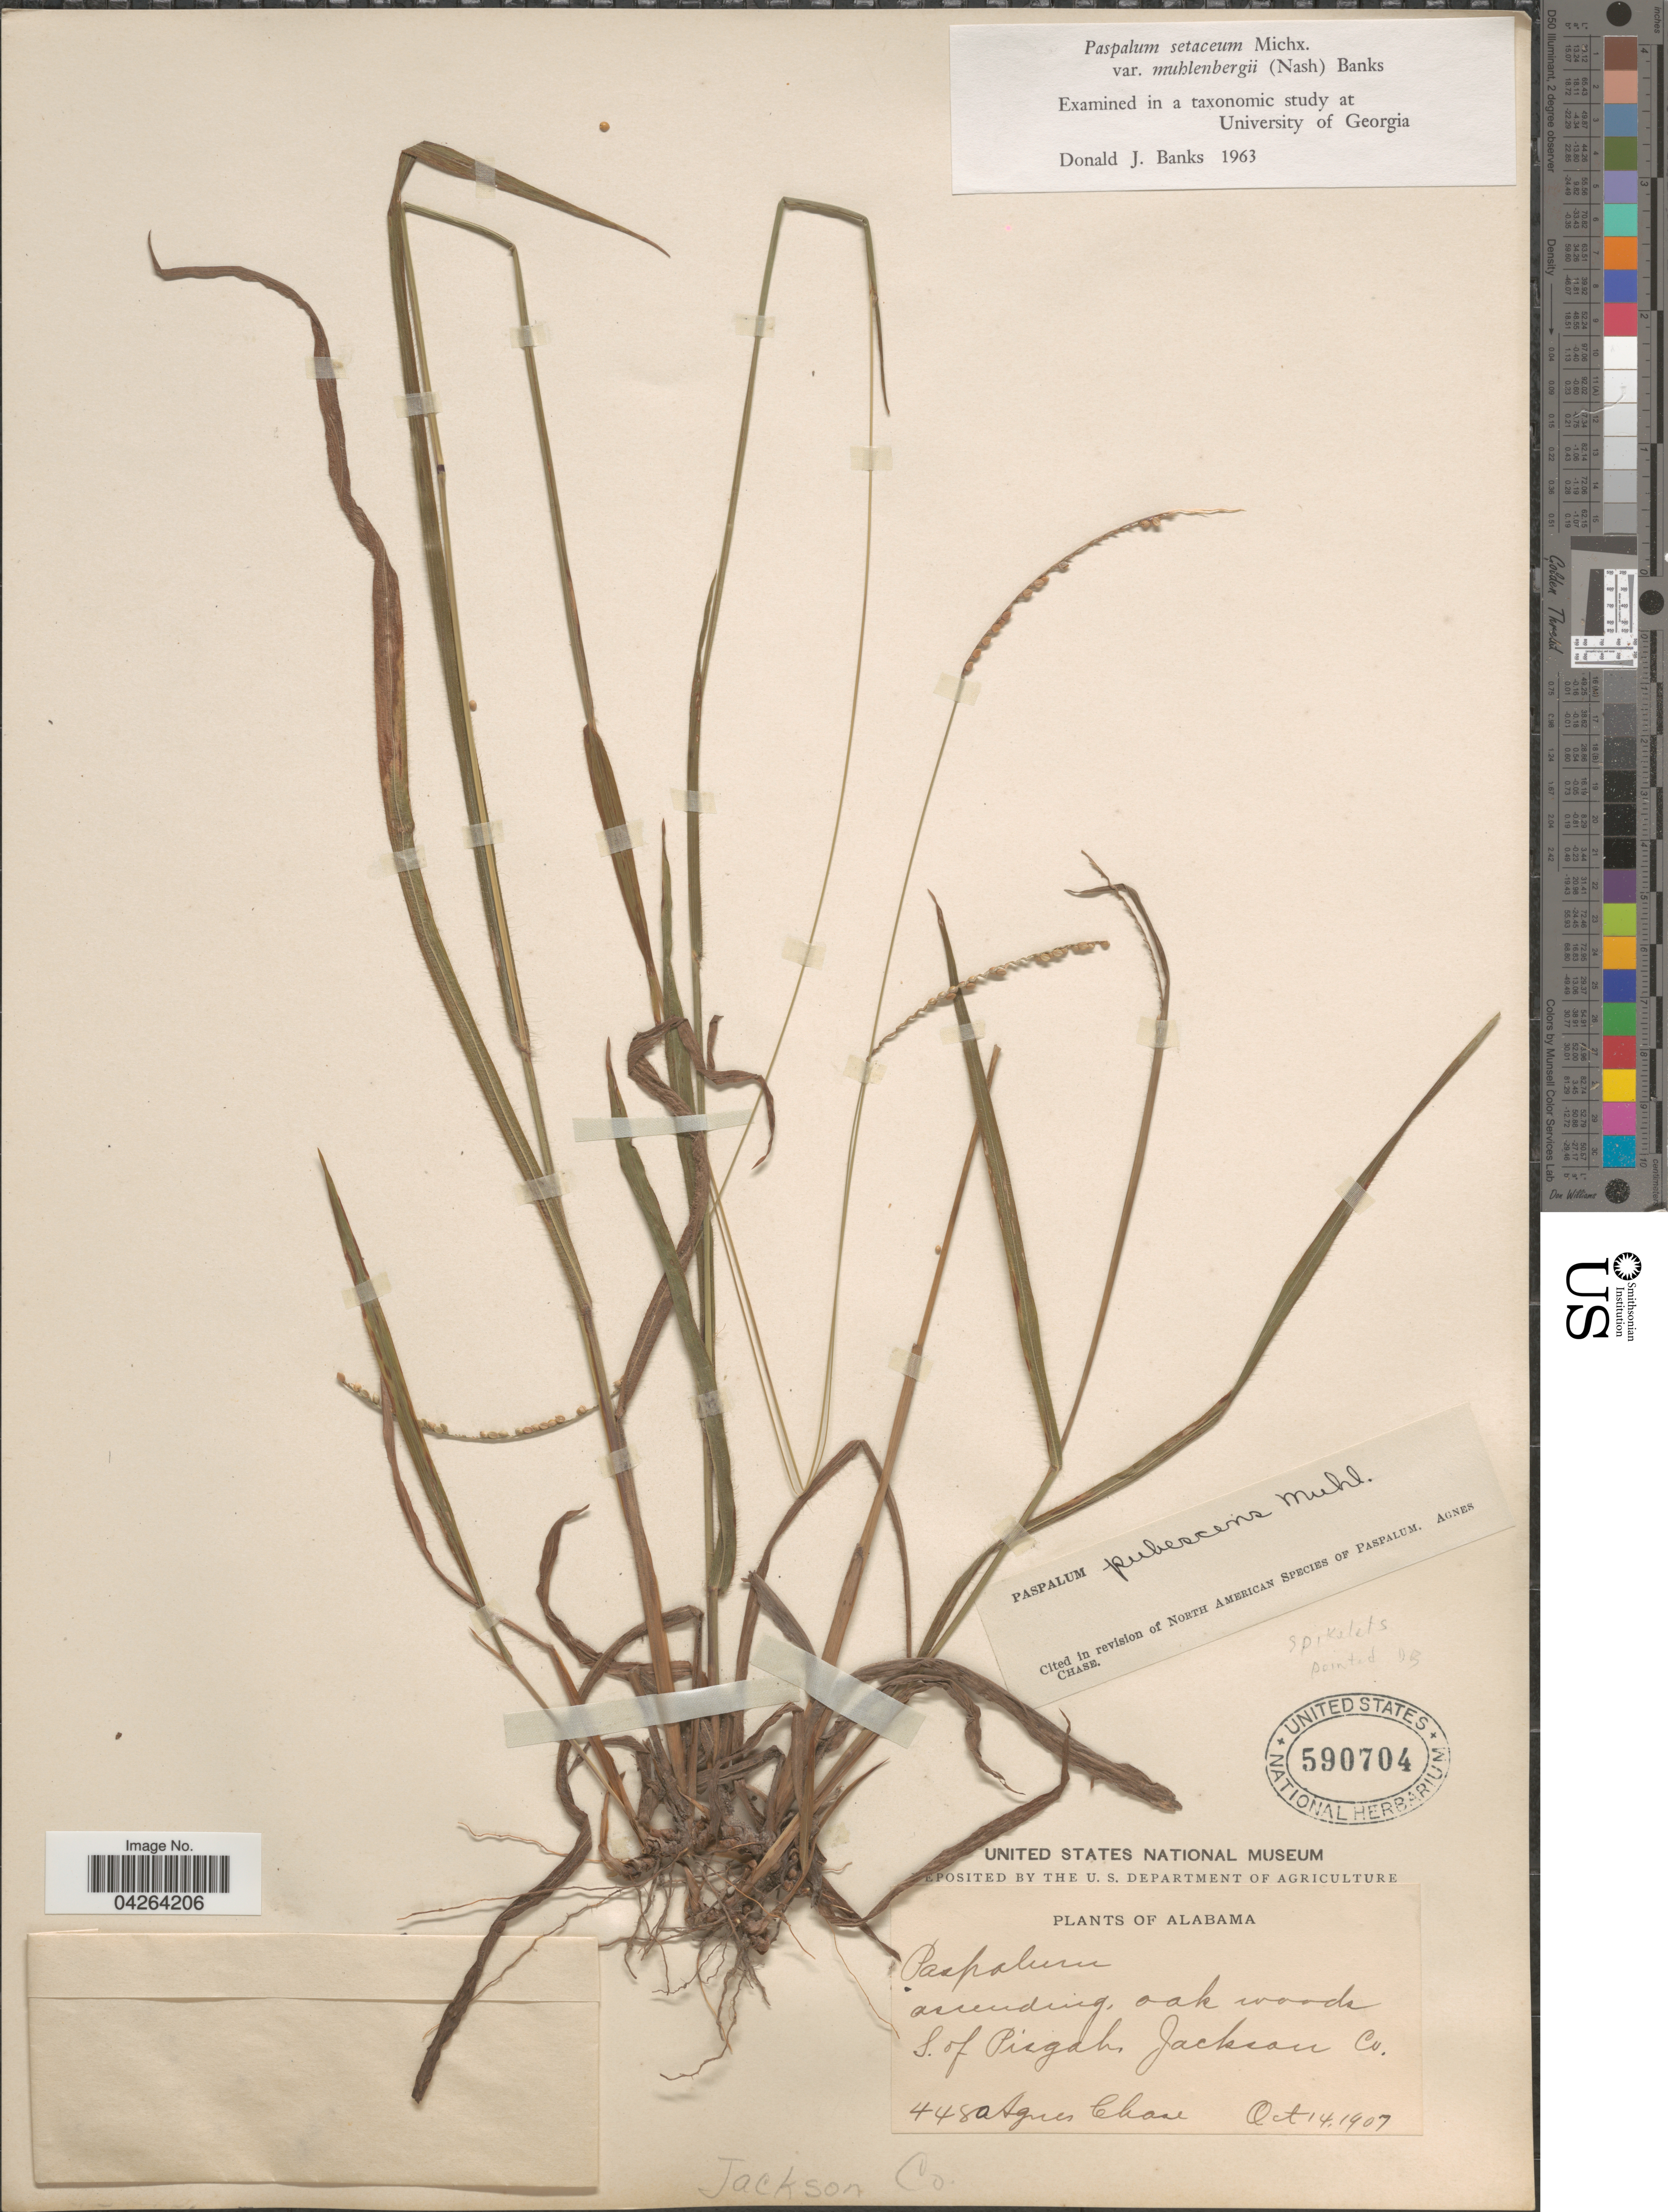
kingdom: Plantae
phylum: Tracheophyta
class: Liliopsida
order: Poales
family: Poaceae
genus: Paspalum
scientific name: Paspalum setaceum var. muhlenbergii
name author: (Nash) D.J. Banks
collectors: A. Chase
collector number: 448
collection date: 1907-10-14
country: United States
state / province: Alabama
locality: S. of Pisgah, Jackson Co.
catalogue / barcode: US 590704